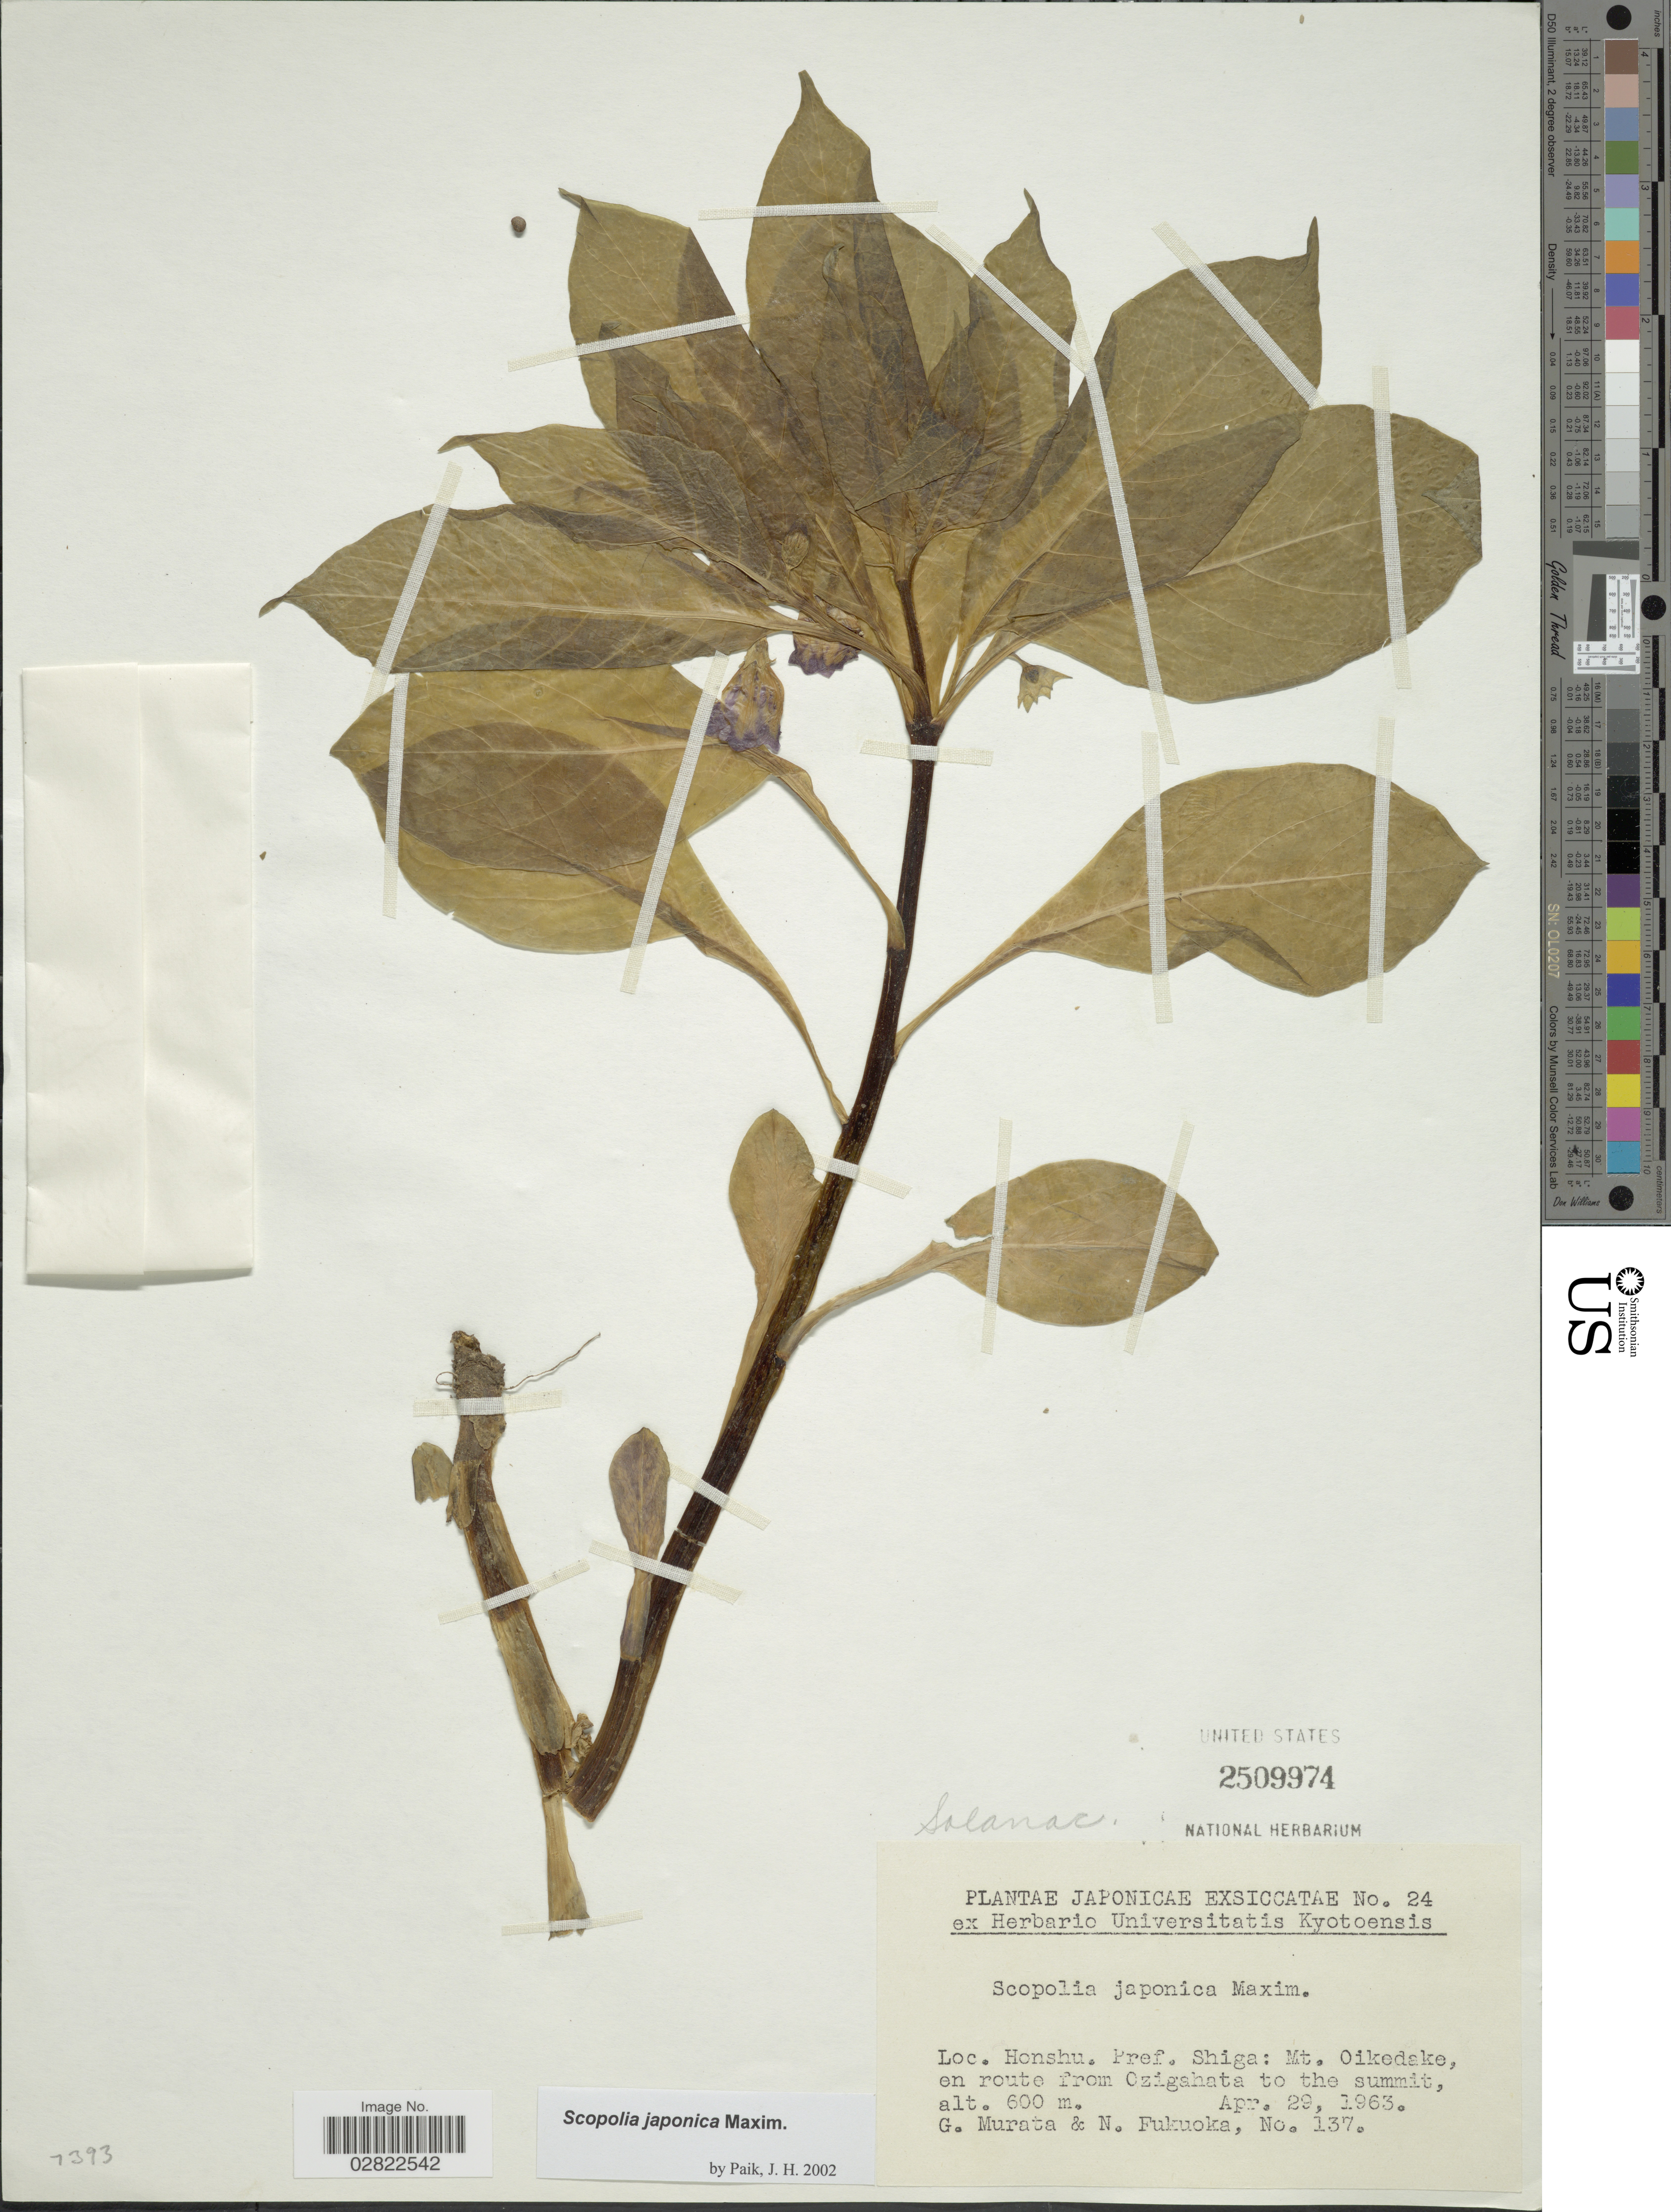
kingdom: Plantae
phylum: Tracheophyta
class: Magnoliopsida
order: Solanales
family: Solanaceae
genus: Scopolia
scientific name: Scopolia japonica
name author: Maxim.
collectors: G. Murata & N. Fukuoka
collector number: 137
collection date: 1963-04-29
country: Japan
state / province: Siga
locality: Honshu. Pref. Shiga: Mt. Oikedake, en route from Ozigahata to the summit.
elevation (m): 600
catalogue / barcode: US 2509974